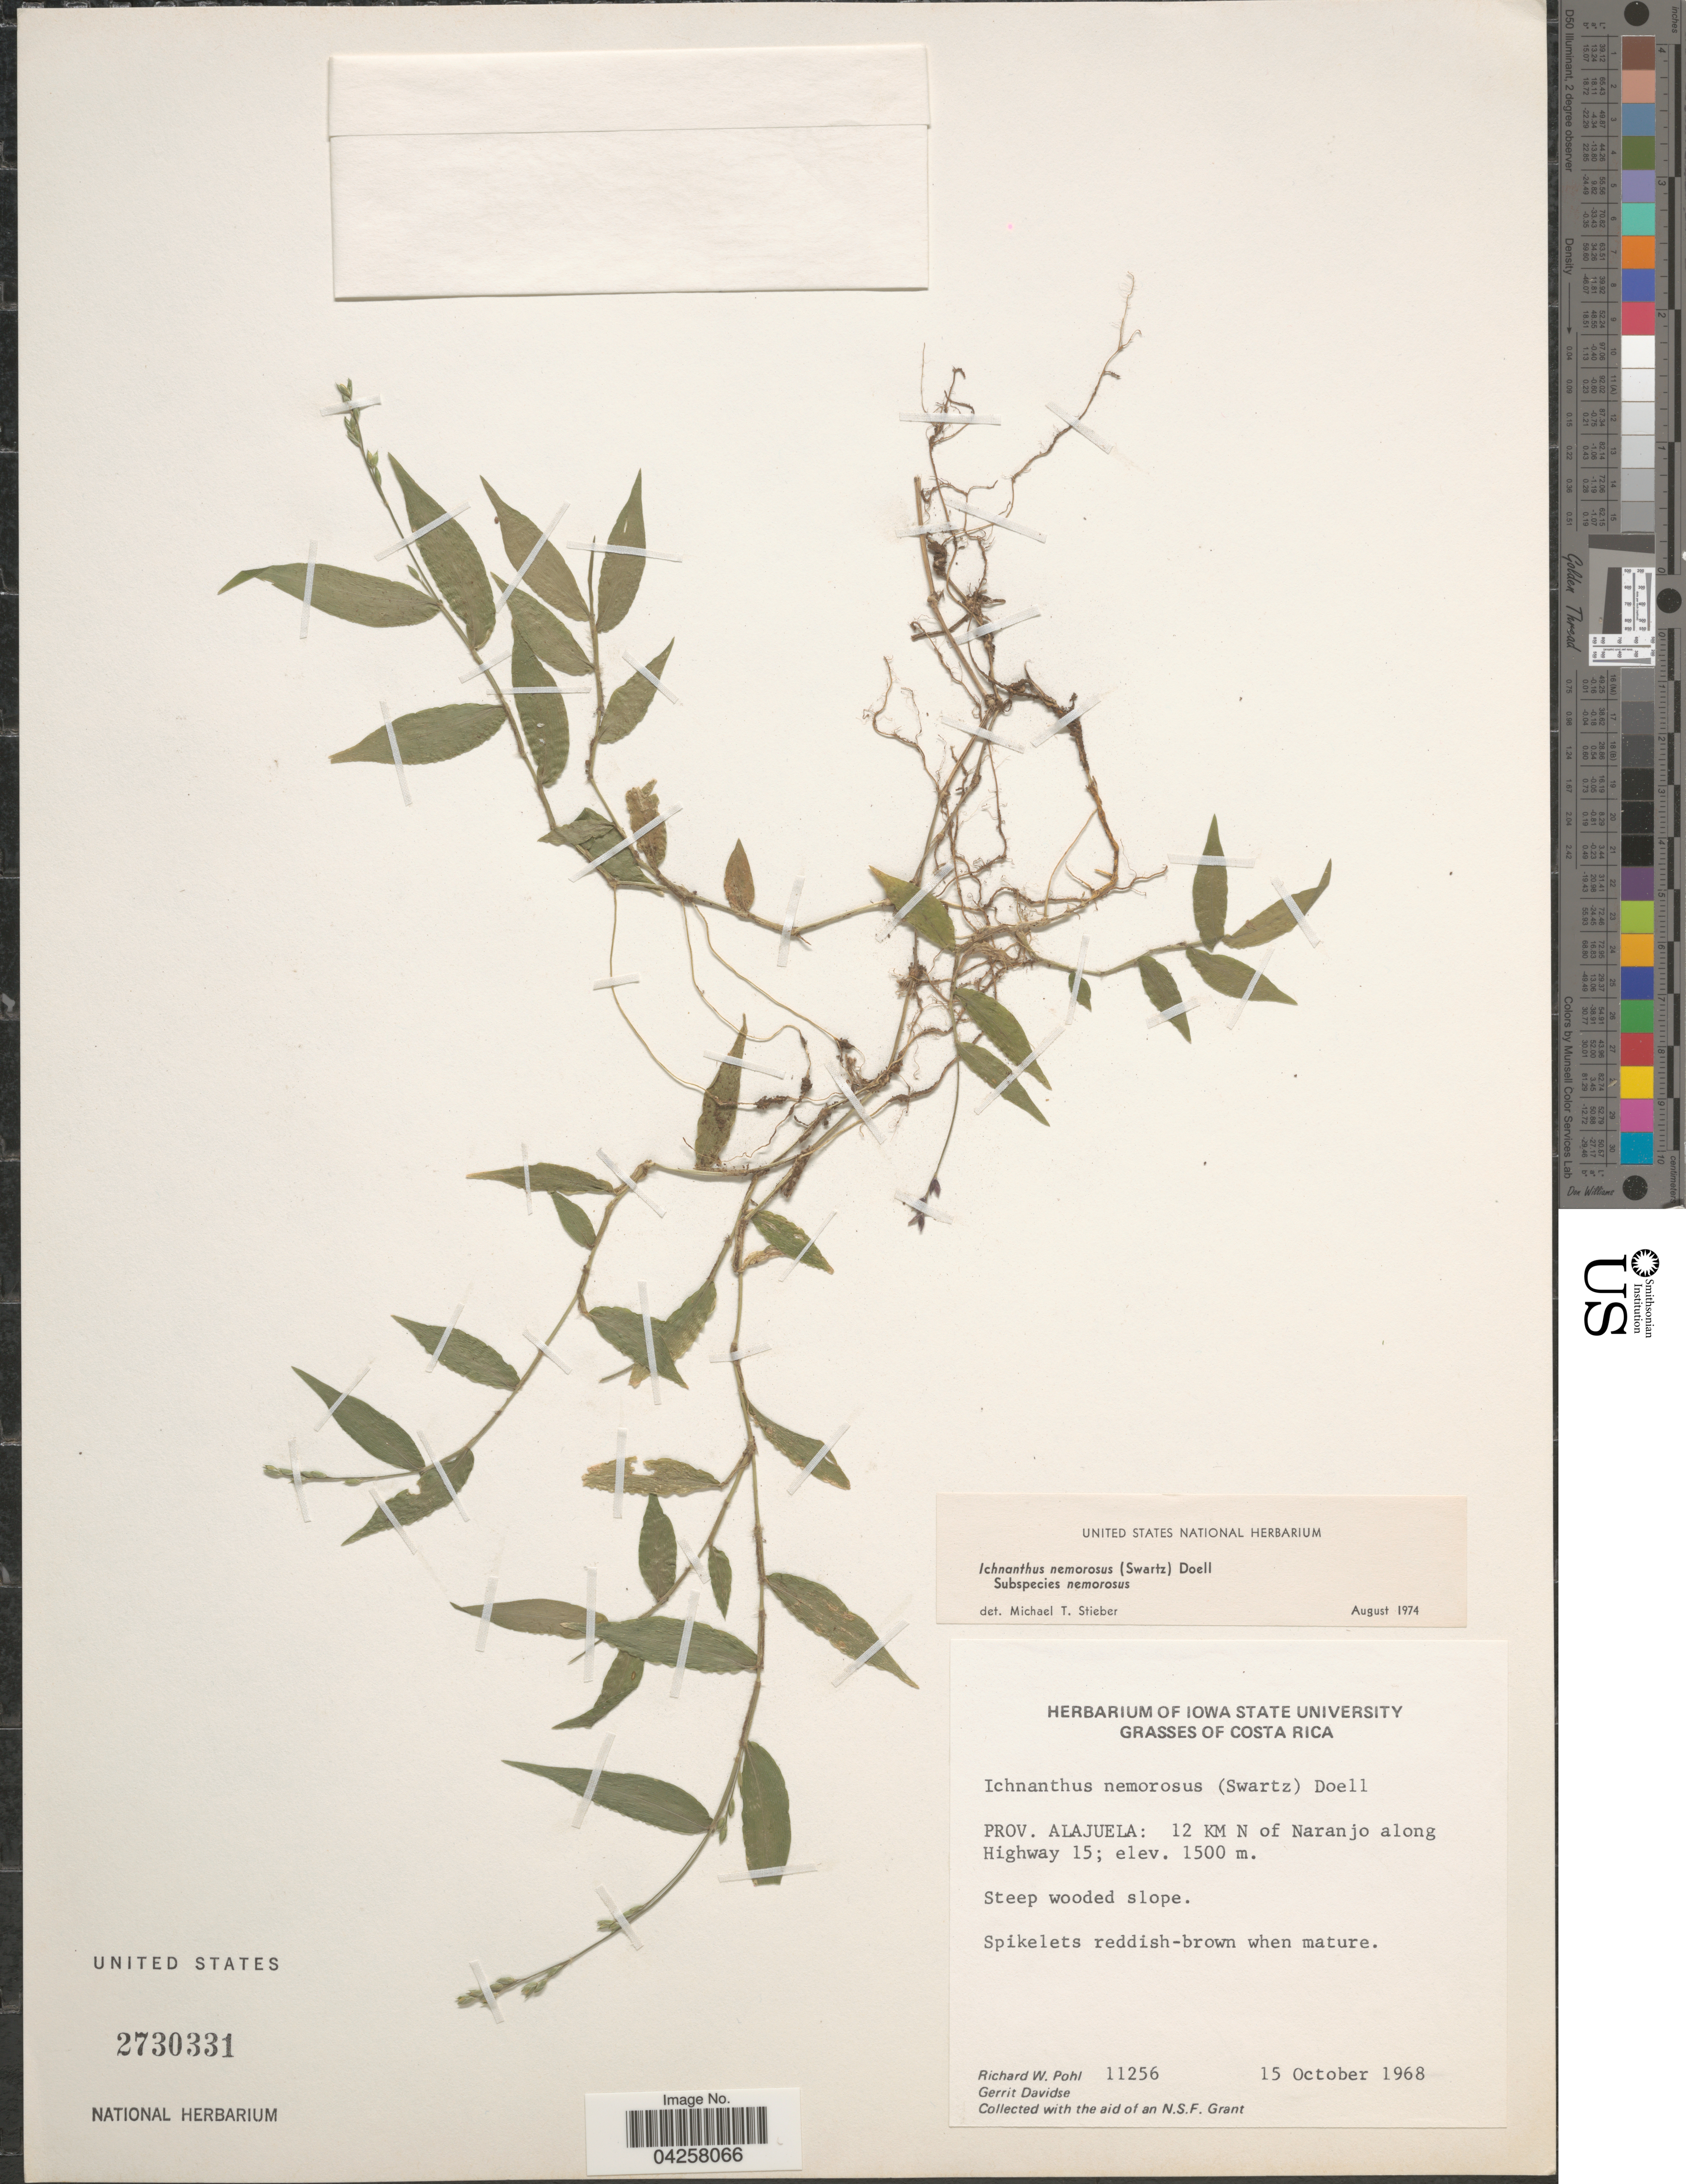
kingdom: Plantae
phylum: Tracheophyta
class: Liliopsida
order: Poales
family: Poaceae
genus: Ichnanthus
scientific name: Ichnanthus nemorosus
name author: (Sw.) Döll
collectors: R. W. Pohl & G. Davidse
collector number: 11256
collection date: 1968-10-15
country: Costa Rica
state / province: Alajuela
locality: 12 KM N of Naranjo along Highway 15.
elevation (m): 1500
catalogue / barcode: US 2730331